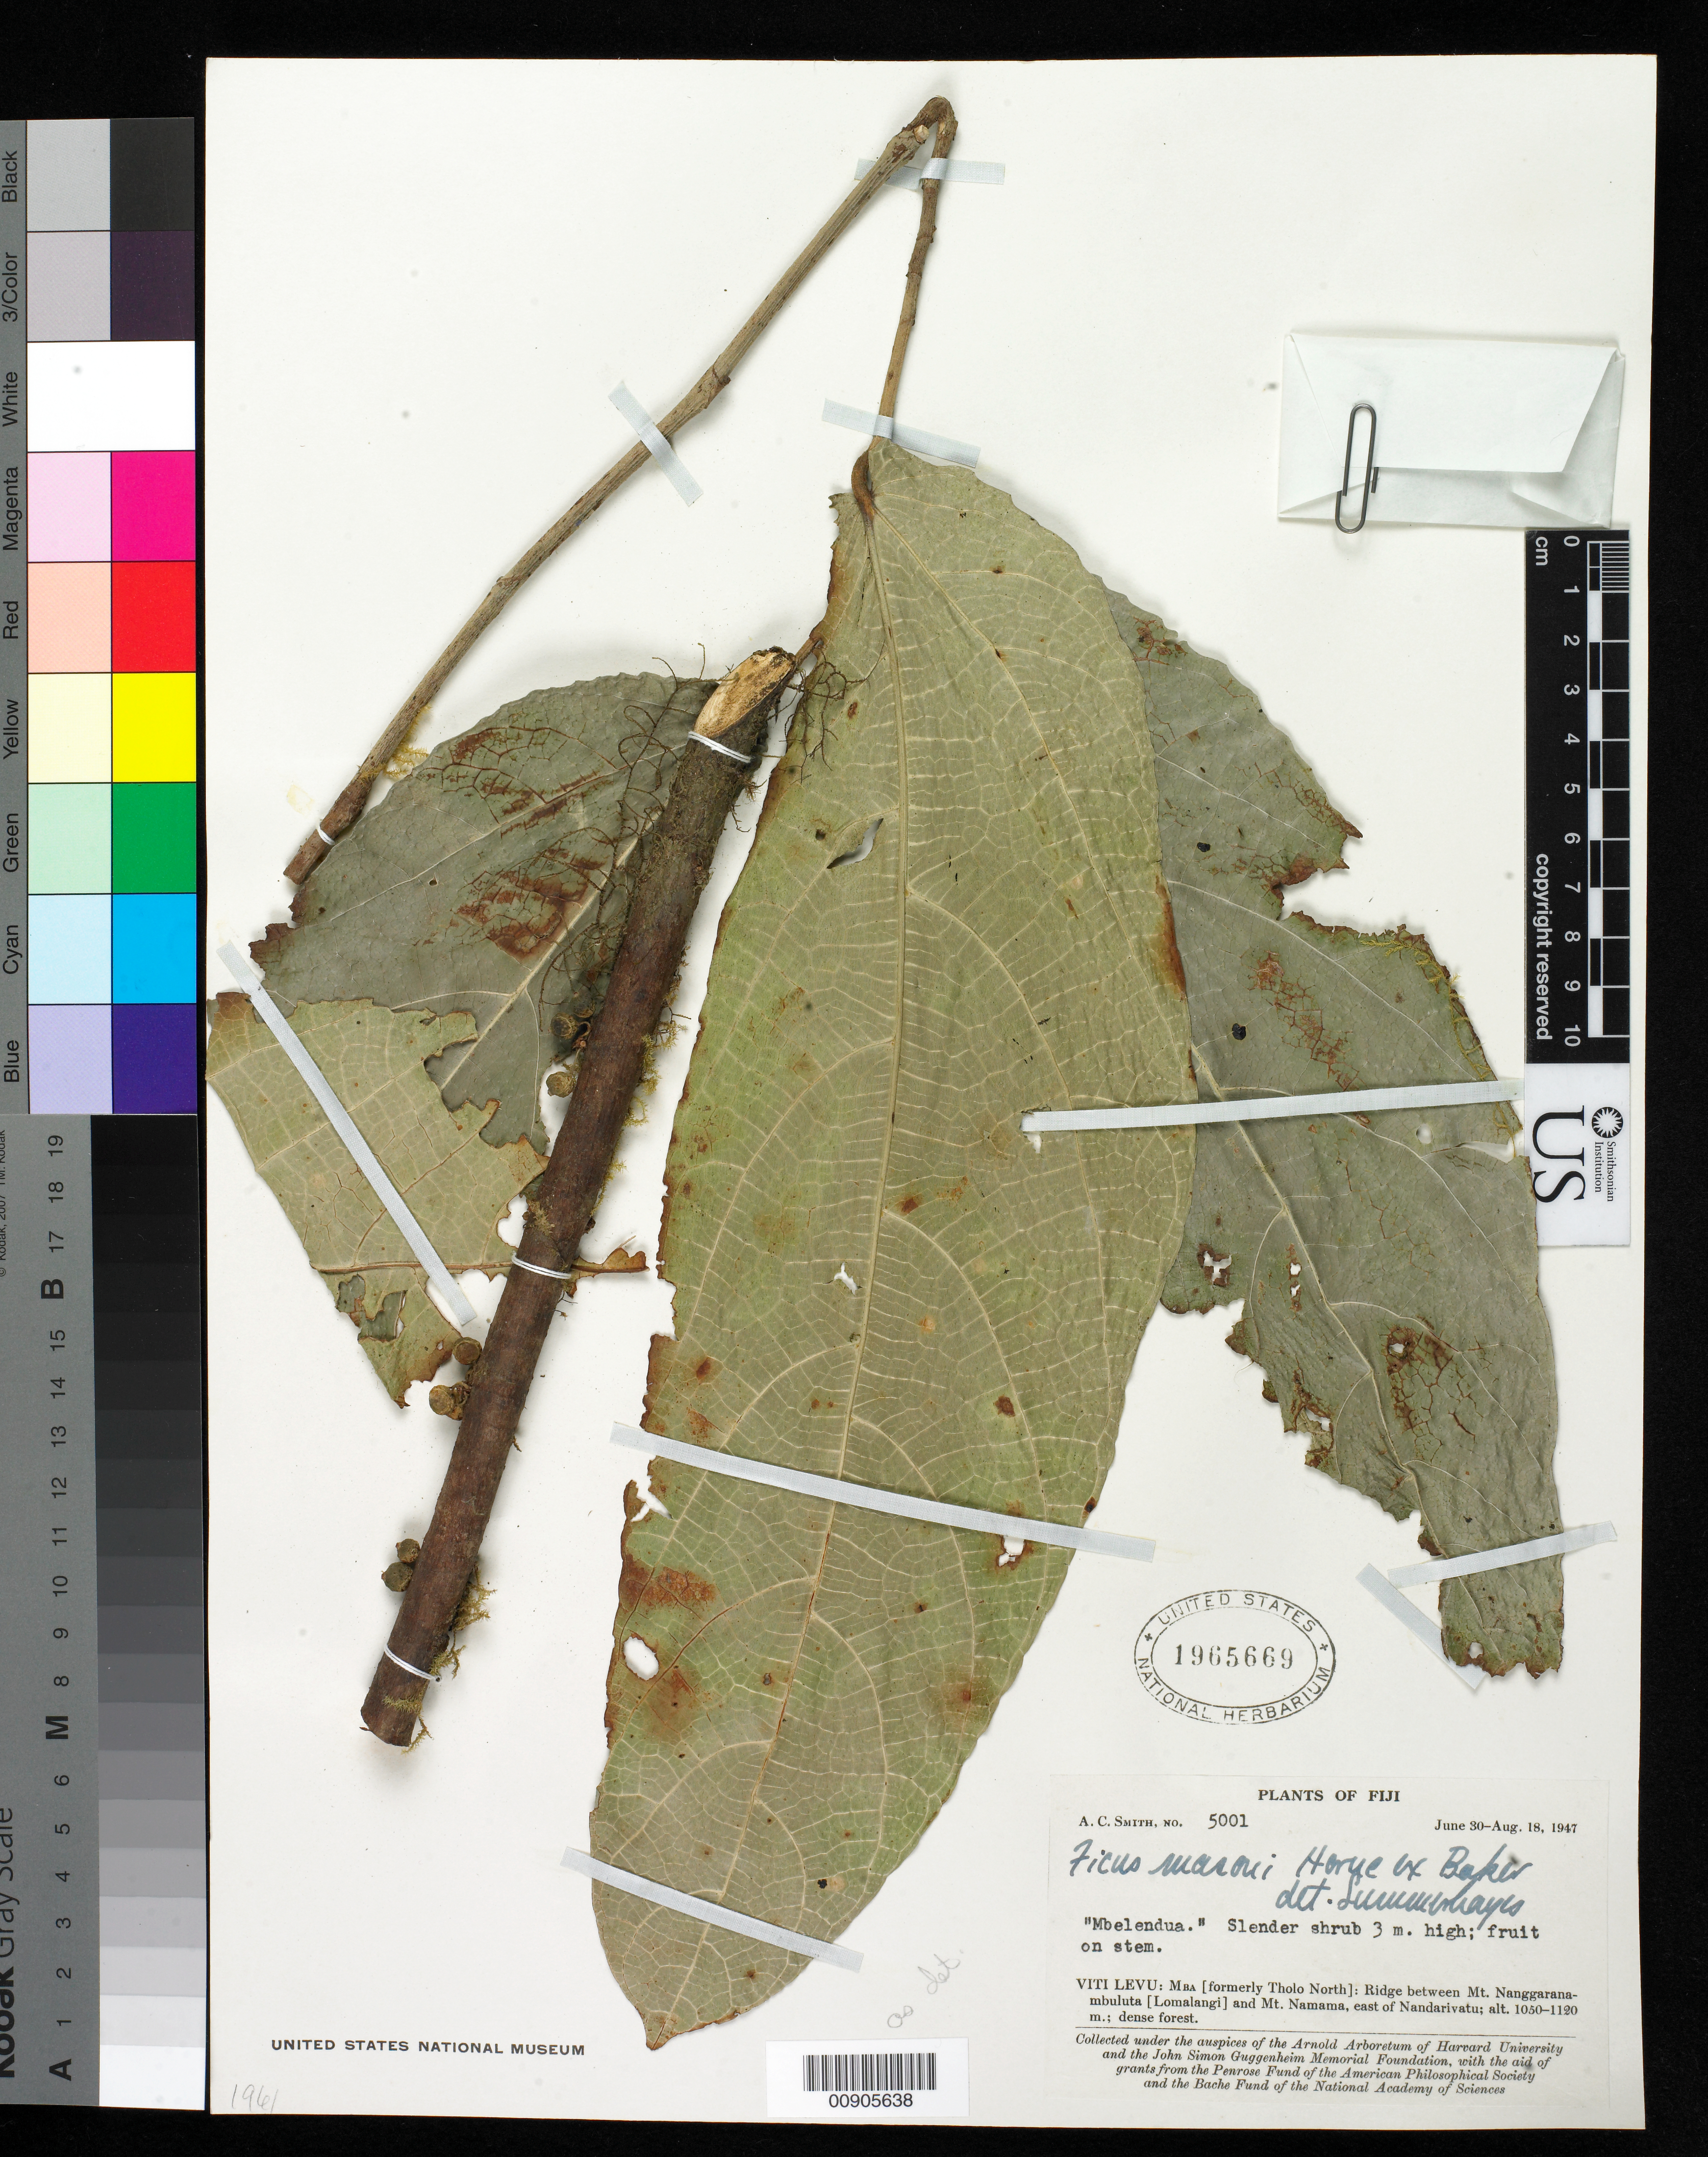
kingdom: Plantae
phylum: Tracheophyta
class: Magnoliopsida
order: Rosales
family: Moraceae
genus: Ficus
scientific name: Ficus masonii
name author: Horne ex Baker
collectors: C. A. Smith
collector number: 5001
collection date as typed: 30 Jun 1947 to 18 Aug 1947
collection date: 1947-06-30/1947-08-18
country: Fiji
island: Viti Levu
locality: Mba (formerly Tholo North): Ridge between Mt. Nanggarana-mbuluta (Lomalangi) and Mt. Namama, east of Nandarivatu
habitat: Dense forest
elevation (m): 1050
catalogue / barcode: US 1965669